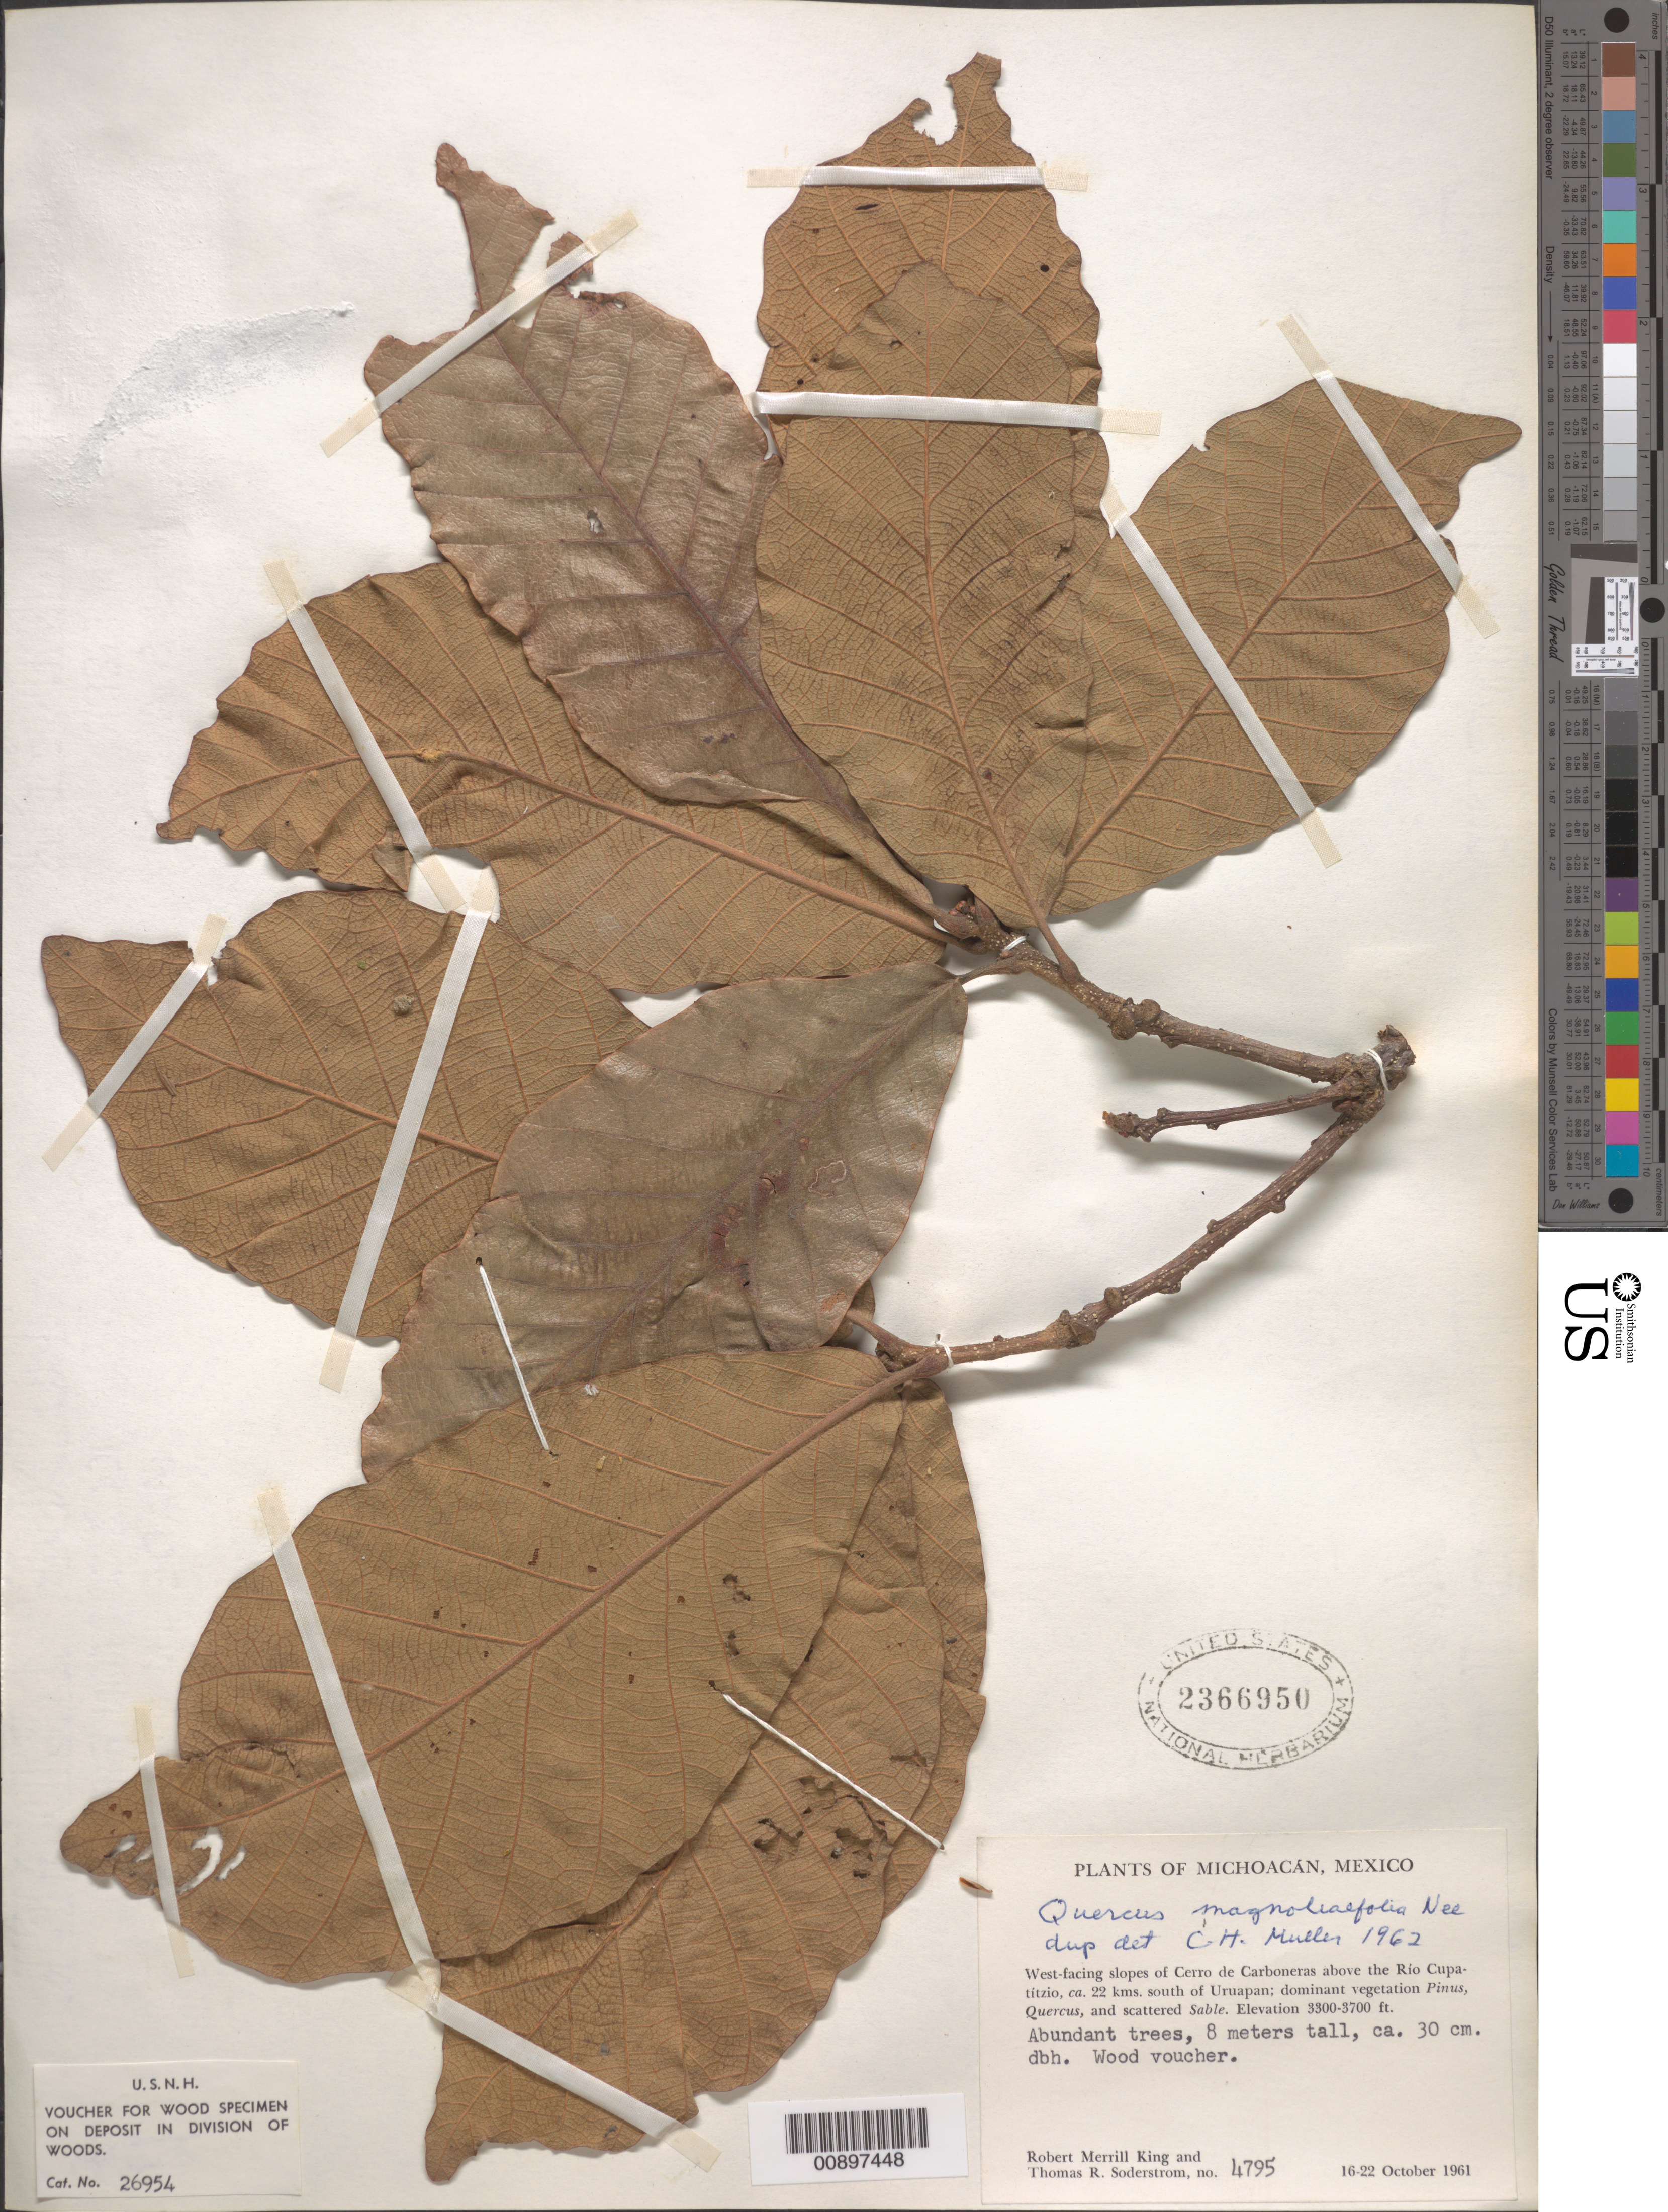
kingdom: Plantae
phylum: Tracheophyta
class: Magnoliopsida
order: Fagales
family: Fagaceae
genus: Quercus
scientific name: Quercus magnoliifolia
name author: Née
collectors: R. M. King & T. R. Soderstrom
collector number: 4795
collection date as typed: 16 Oct 1961 to 22 Oct 1961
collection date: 1961-10-16/1961-10-22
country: Mexico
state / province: Michoacán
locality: West-facing slopes of Cerro de Carboneras above the Río Cupatítzio, ca. 22 kms. South of Uruapan.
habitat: Dominant vegetation Pinus, Quercus, and scattered Sable.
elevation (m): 1006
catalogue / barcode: US 2366950